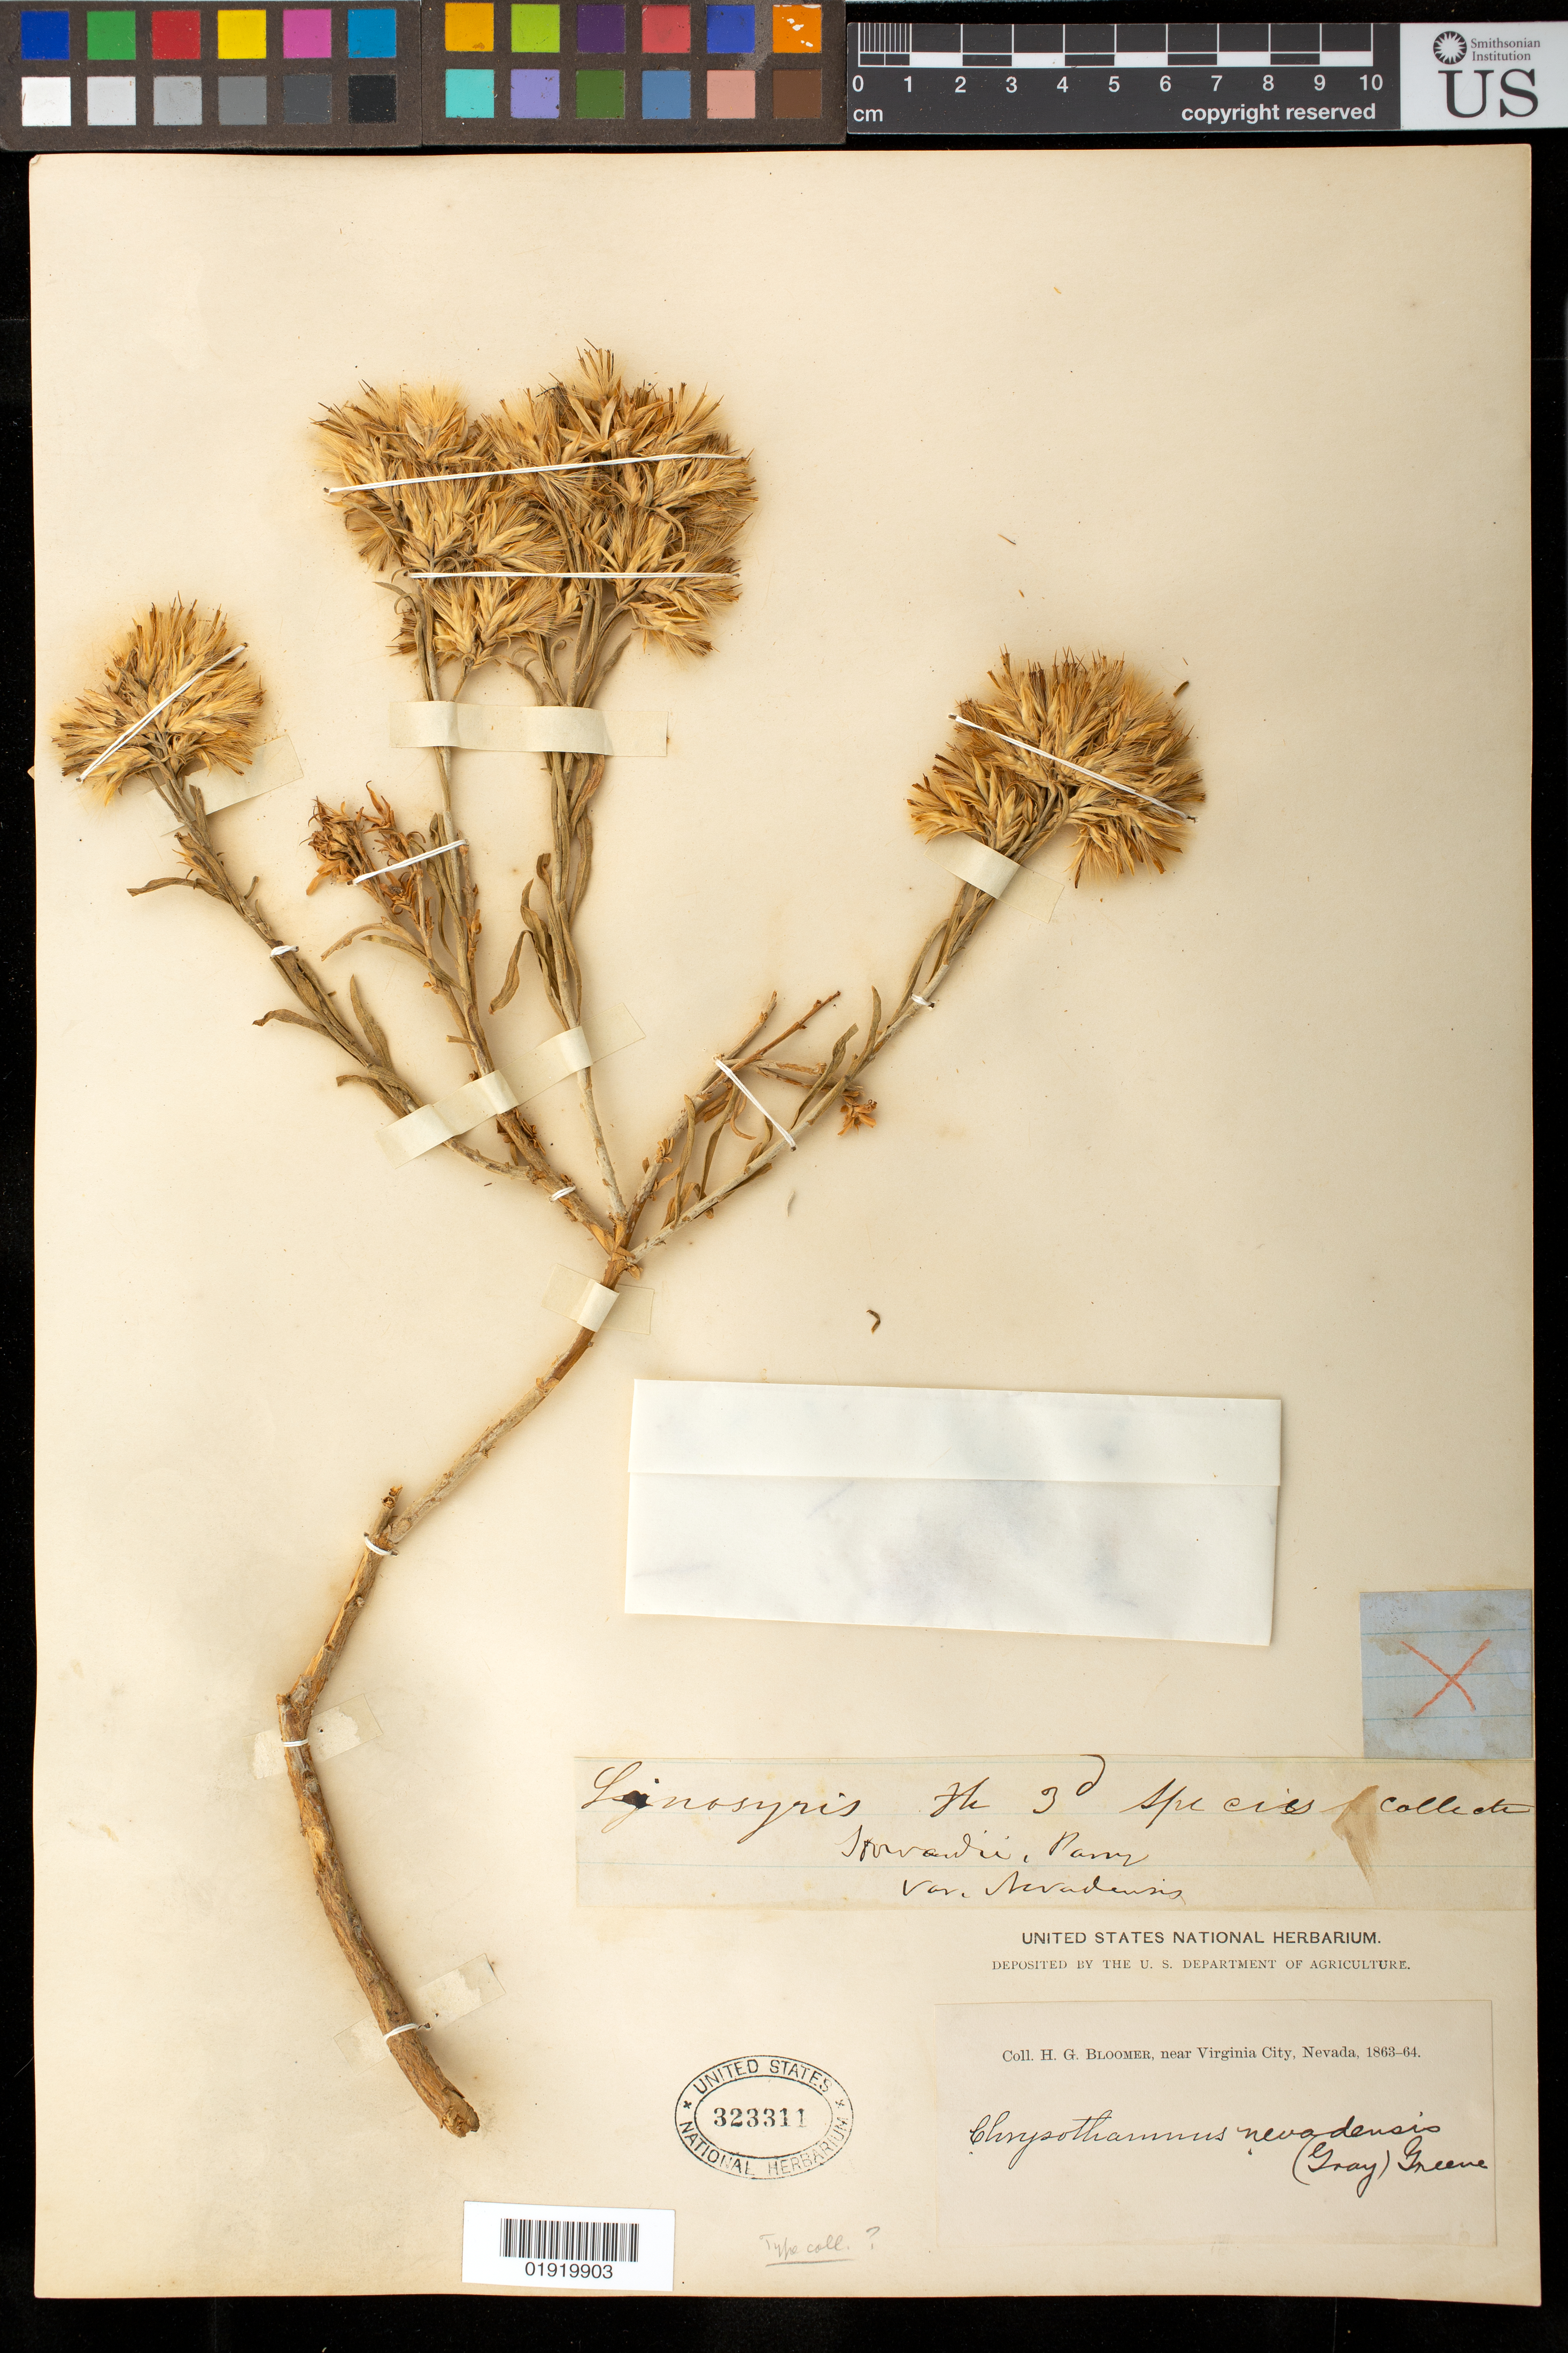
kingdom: Plantae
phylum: Tracheophyta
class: Magnoliopsida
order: Asterales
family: Asteraceae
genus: Linosyris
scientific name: Linosyris howardii var. nevadensis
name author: A. Gray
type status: Isosyntype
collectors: H. Bloomer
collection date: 1863/1864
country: United States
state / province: Nevada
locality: Near Virginia City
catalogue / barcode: US 323311